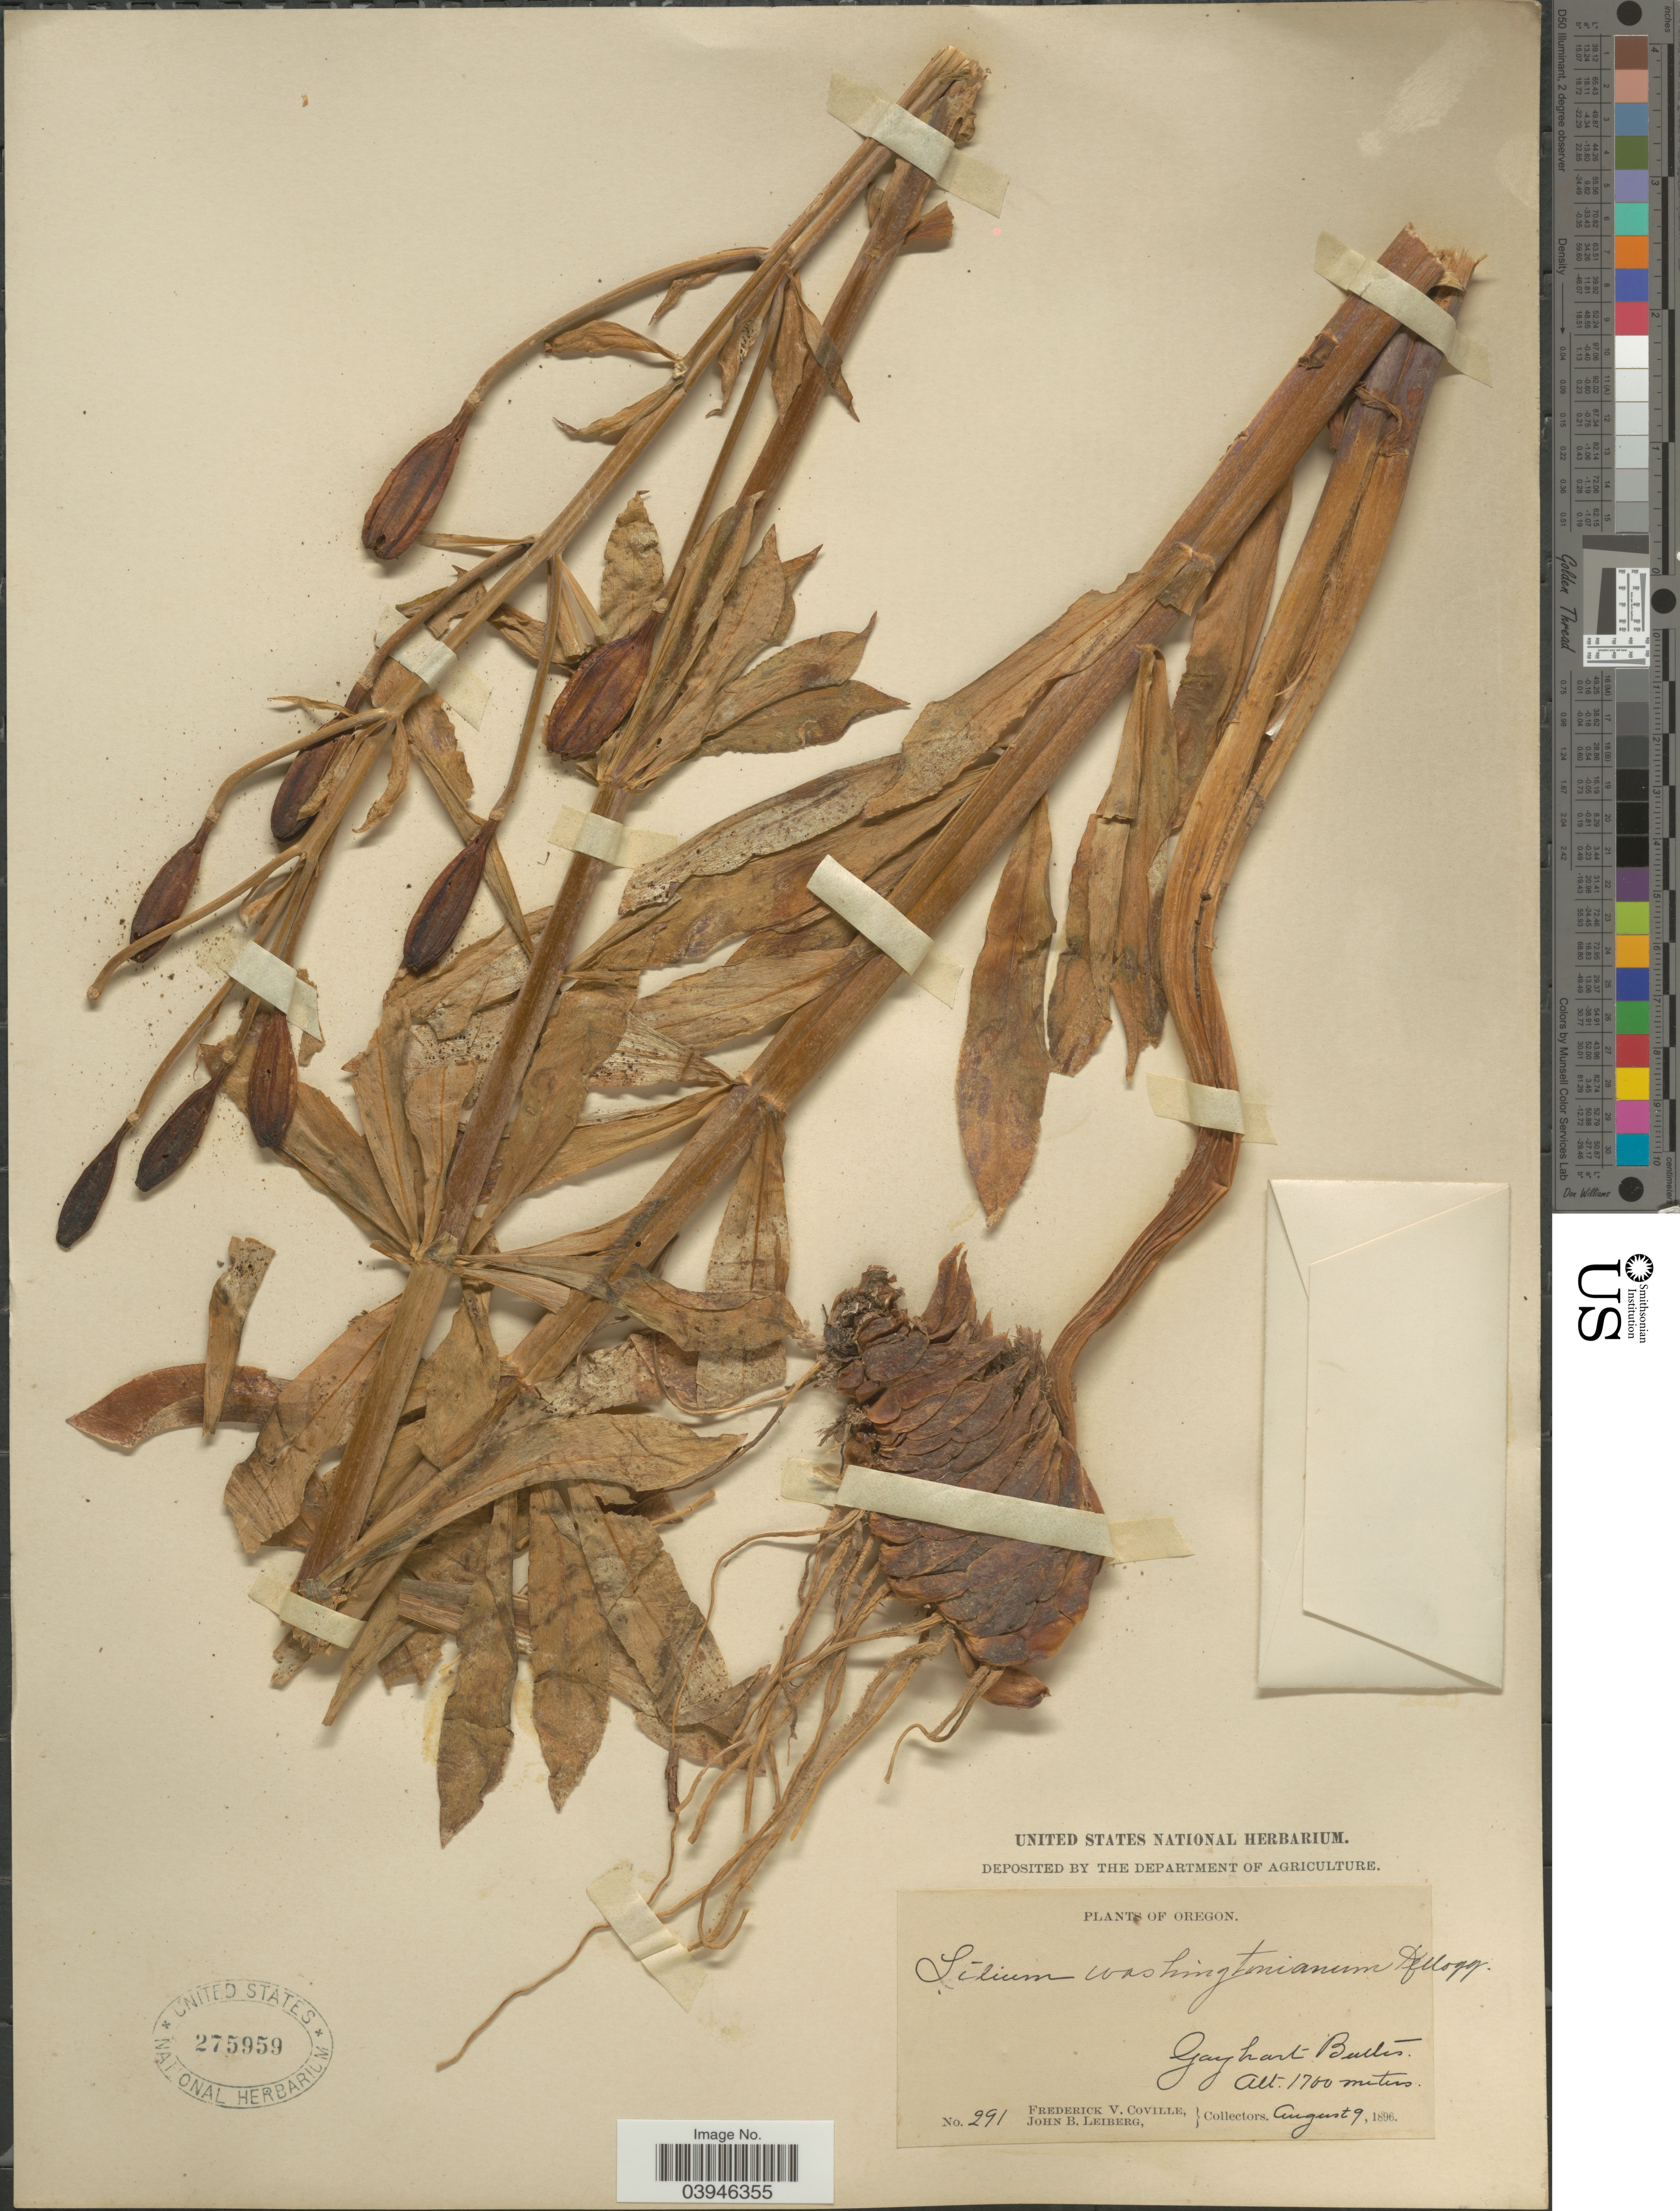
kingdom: Plantae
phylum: Tracheophyta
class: Liliopsida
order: Liliales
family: Liliaceae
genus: Lilium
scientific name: Lilium washingtonianum subsp. purpurascens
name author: (Stearn) M.W. Skinner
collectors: F. V. Coville & J. B. Leiberg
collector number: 291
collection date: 1896-08-09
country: United States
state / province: Oregon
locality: Gayhart Buttes.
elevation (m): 1700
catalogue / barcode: US 275959